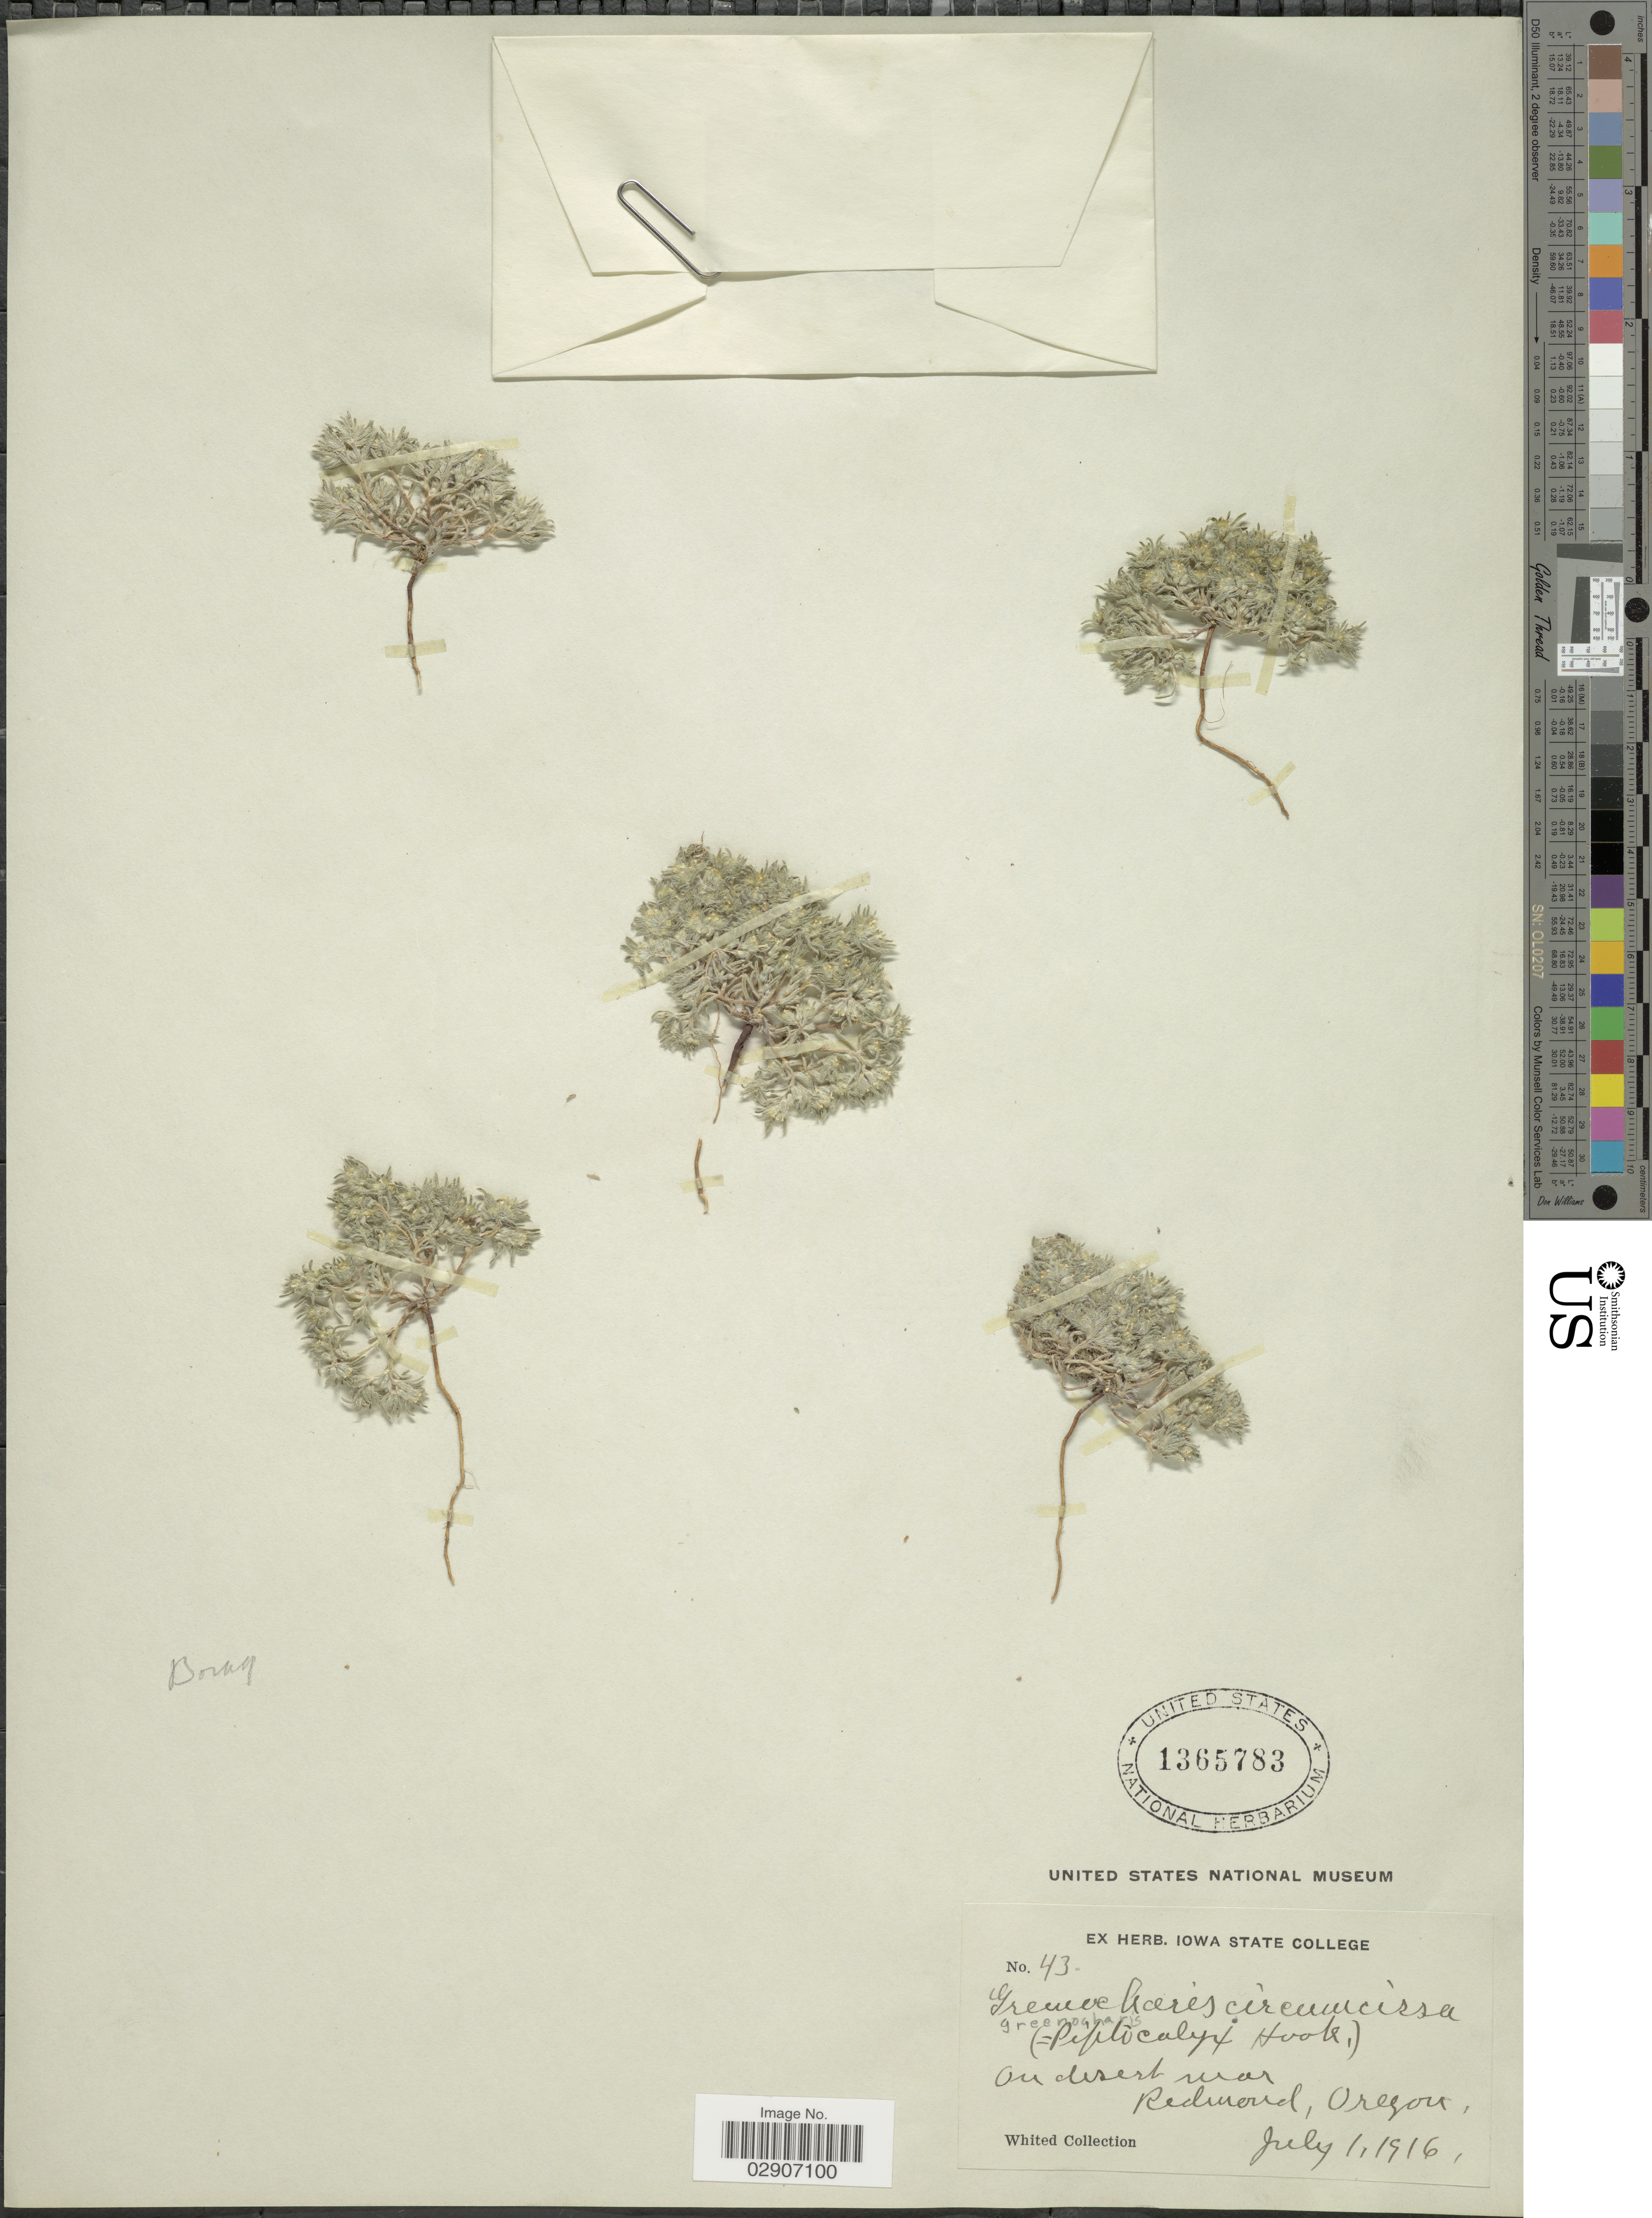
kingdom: Plantae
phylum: Tracheophyta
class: Magnoliopsida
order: Boraginales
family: Boraginaceae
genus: Cryptantha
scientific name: Cryptantha circumscissa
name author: (Hook. & Arn.) I.M. Johnst.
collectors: Whited Collection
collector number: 43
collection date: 1916-07-01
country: United States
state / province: Oregon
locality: On desert near Redmond.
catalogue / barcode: US 1365783